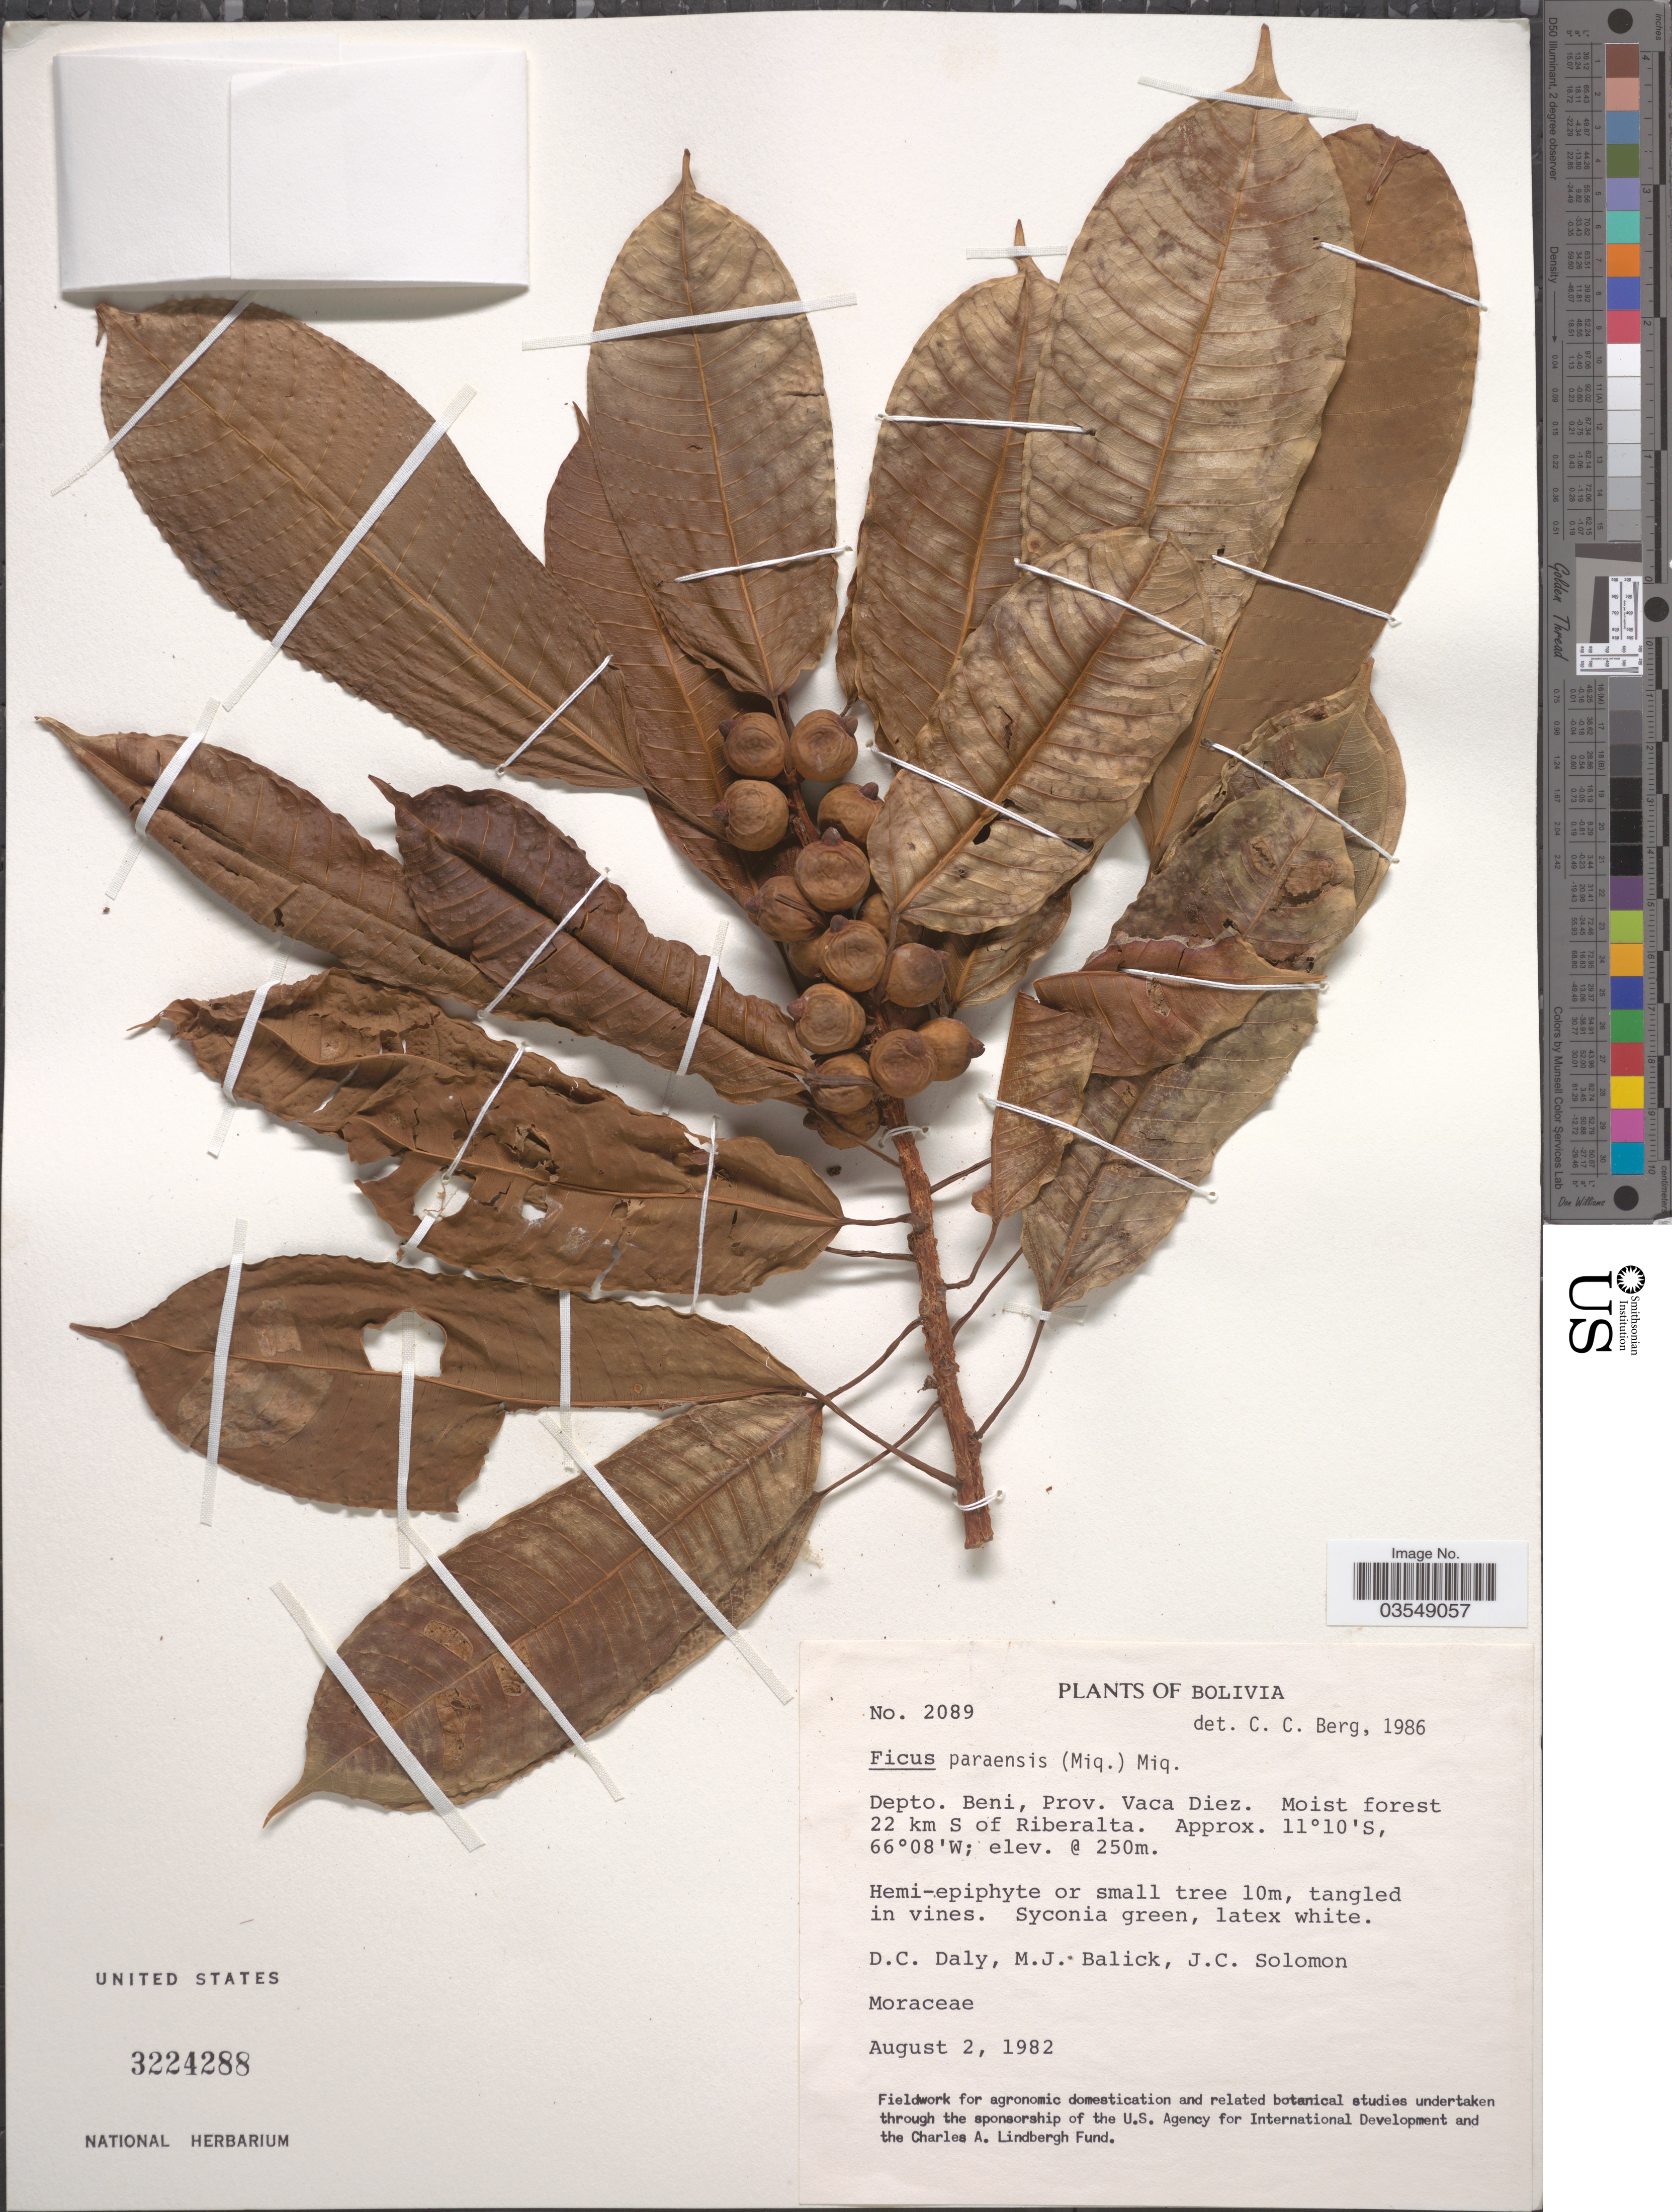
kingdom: Plantae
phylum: Tracheophyta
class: Magnoliopsida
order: Rosales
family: Moraceae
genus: Ficus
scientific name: Ficus paraensis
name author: (Miq.) Miq.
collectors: D. C. Daly, M. J. Balick & J. C. Solomon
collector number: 2089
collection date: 1982-08-02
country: Bolivia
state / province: Beni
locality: Depto. Beni, Prov. Vaca Diez. 22 km S of Riberalta.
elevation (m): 250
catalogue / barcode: US 3224288